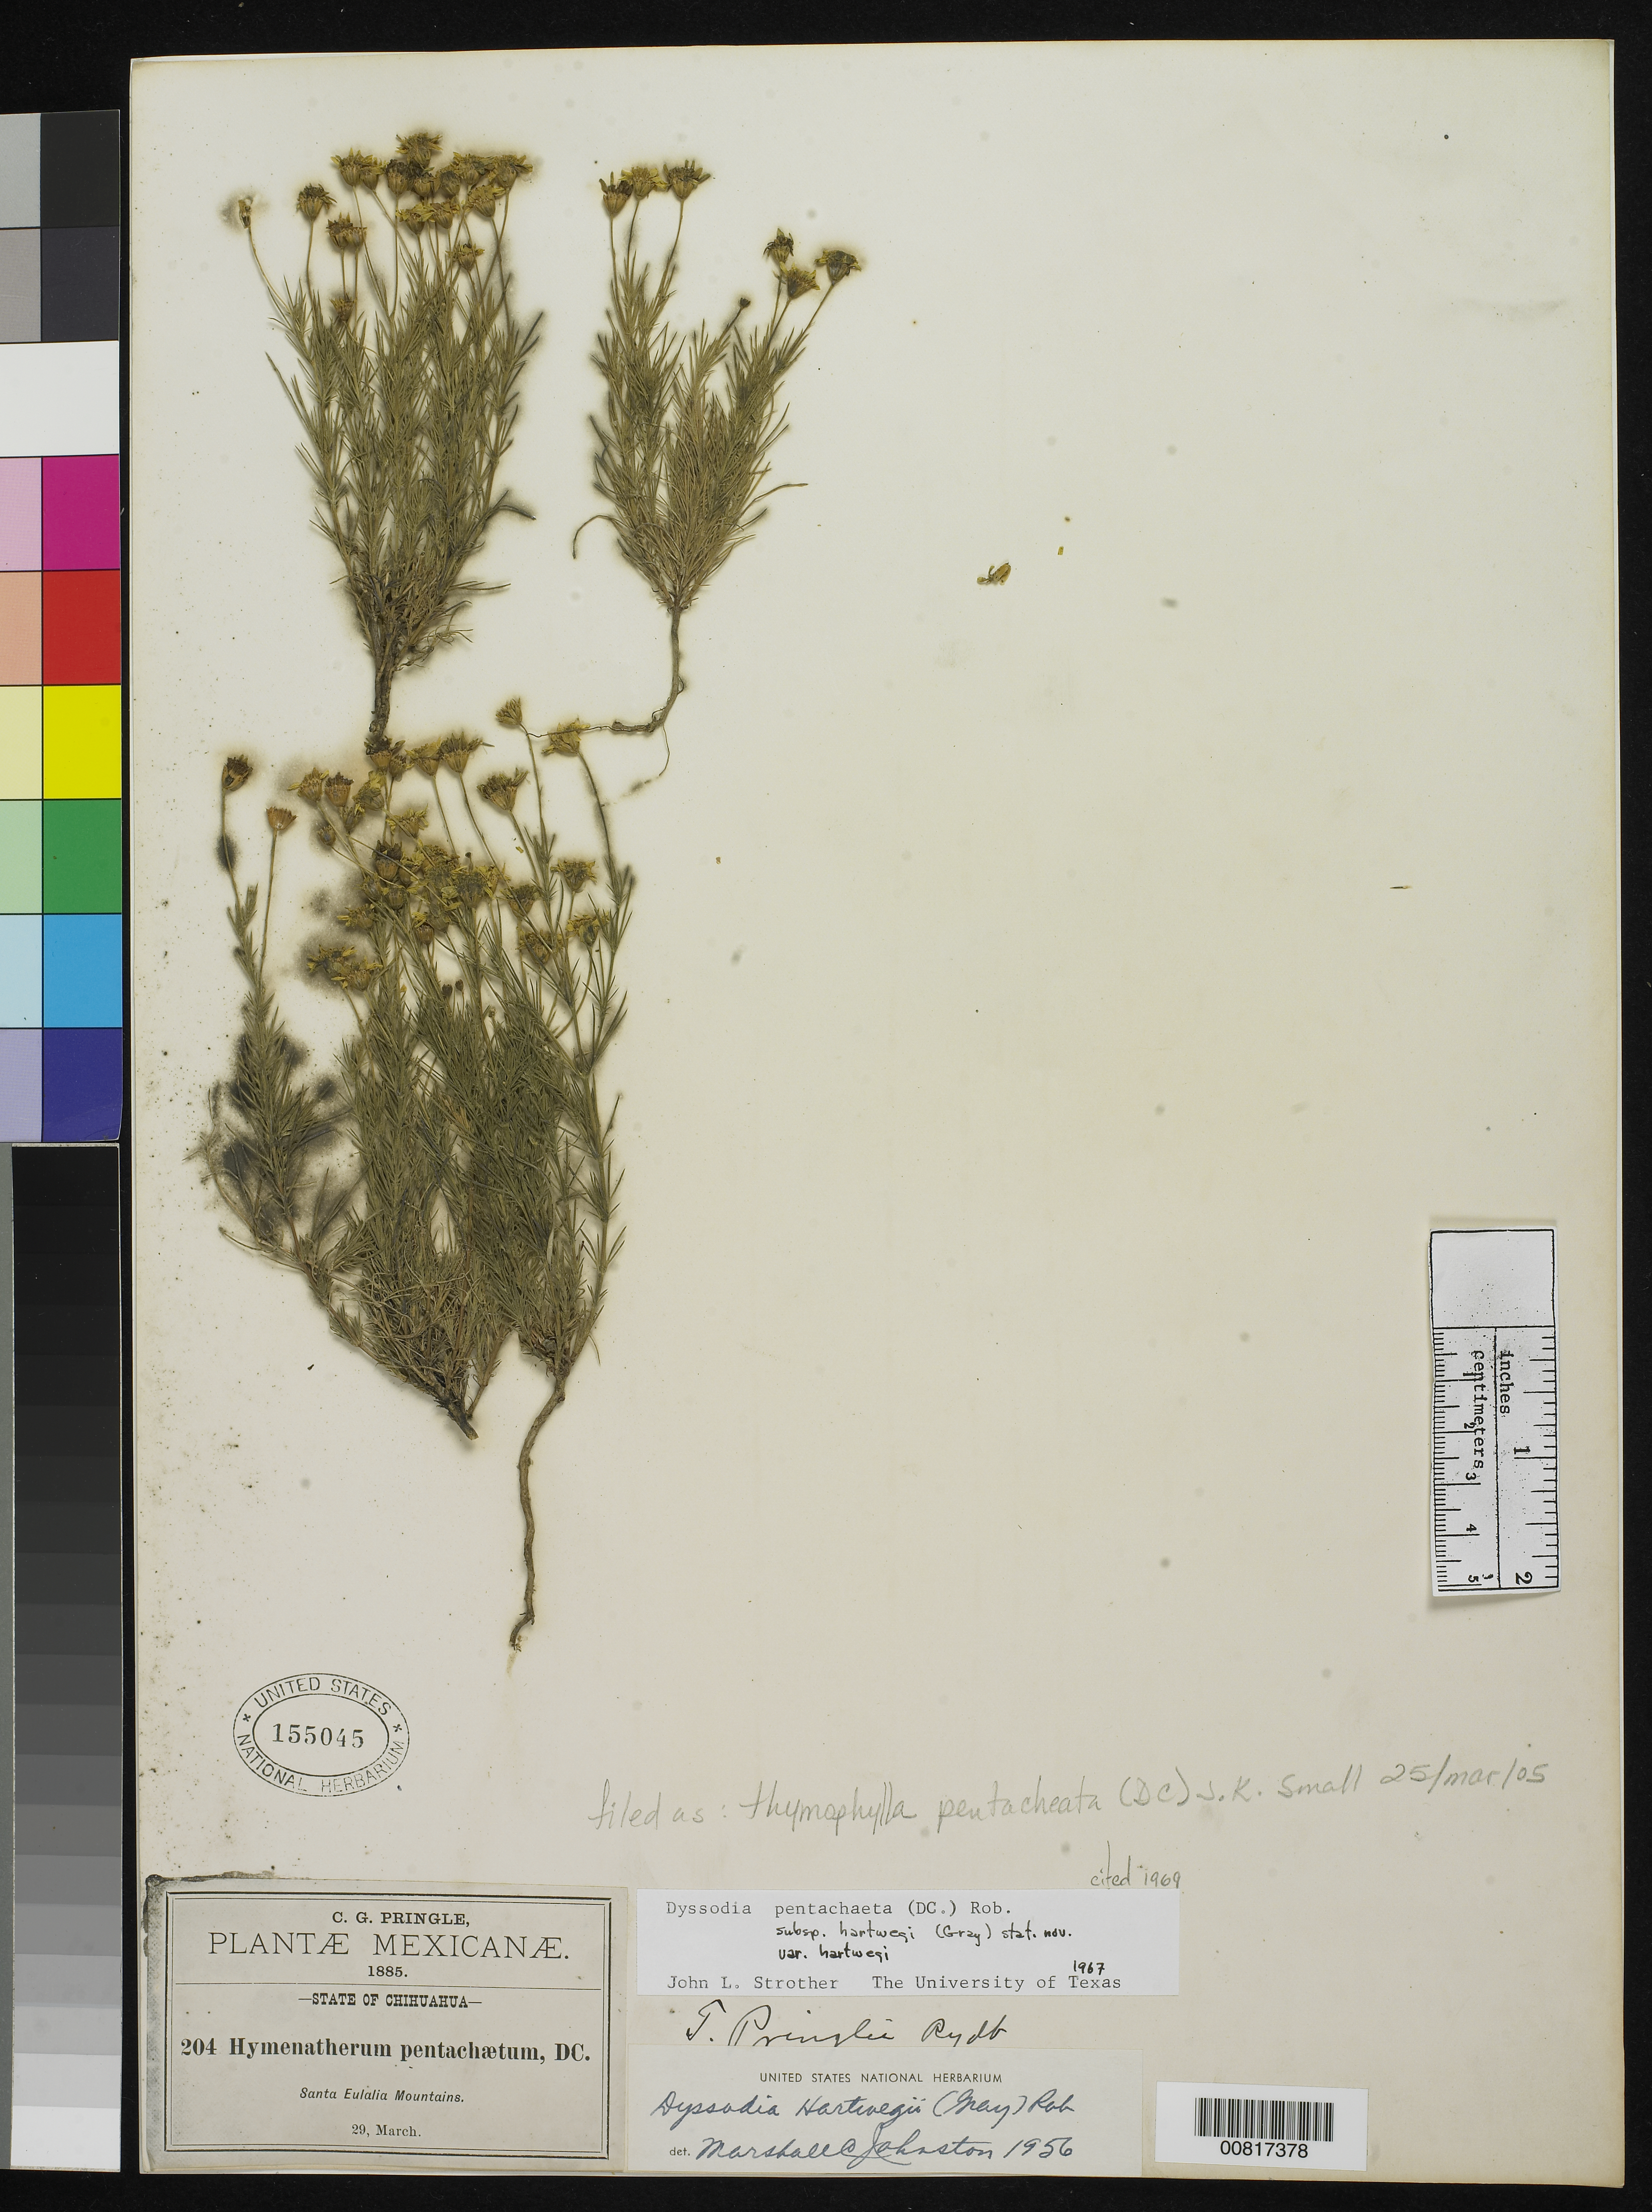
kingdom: Plantae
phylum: Tracheophyta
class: Magnoliopsida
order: Asterales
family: Asteraceae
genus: Thymophylla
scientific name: Thymophylla pentachaeta var. hartwegii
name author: (A. Gray) Strother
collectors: C. G. Pringle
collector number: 204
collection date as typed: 29 Mar 1885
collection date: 1885-03-29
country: Mexico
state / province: Chihuahua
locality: Santa Eulalia Mountains, Chihuahua.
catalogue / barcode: US 155045